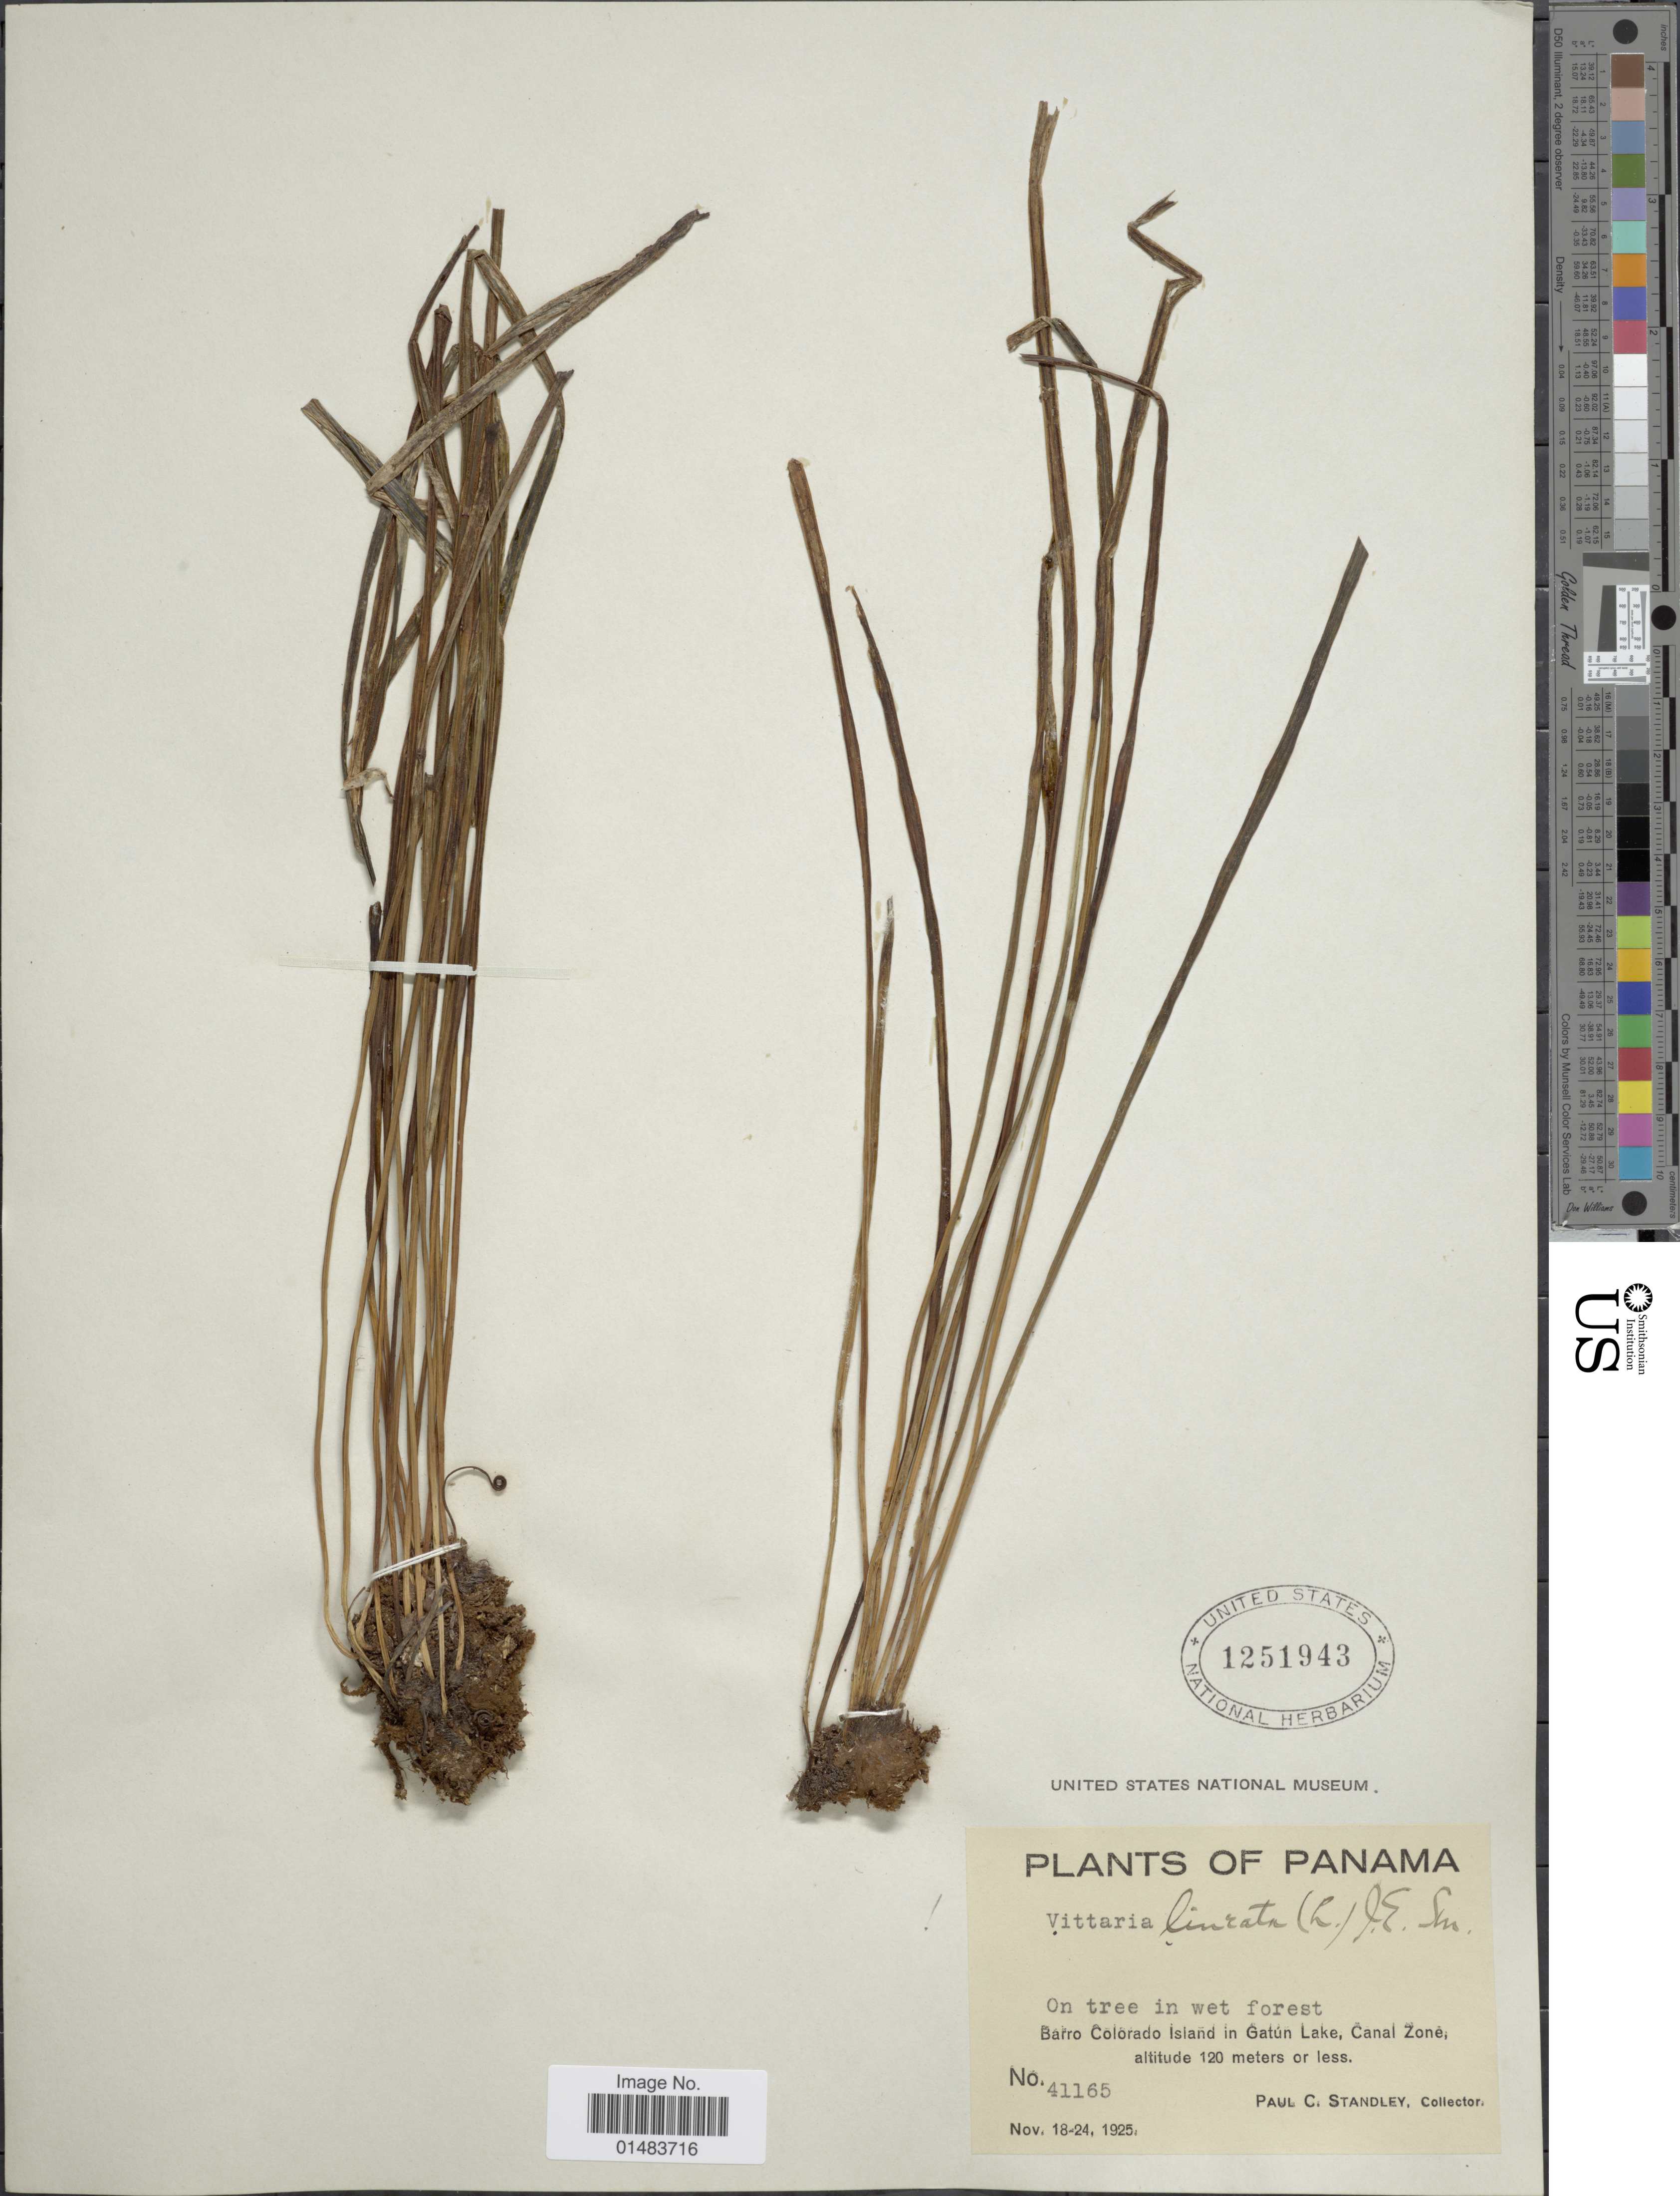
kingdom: Plantae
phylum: Tracheophyta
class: Polypodiopsida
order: Polypodiales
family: Pteridaceae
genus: Vittaria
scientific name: Vittaria lineata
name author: (L.) Sm.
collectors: P. C. Standley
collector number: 41165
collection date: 1925-11-18/1925-11-24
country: Panama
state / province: Panamá Oeste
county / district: Canal Zone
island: Barro Colorado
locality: Plants of Panama, on tree in wet forest, Barro Colorado Island in Gatun Lake, Canal Zone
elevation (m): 120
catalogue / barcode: US 1251943